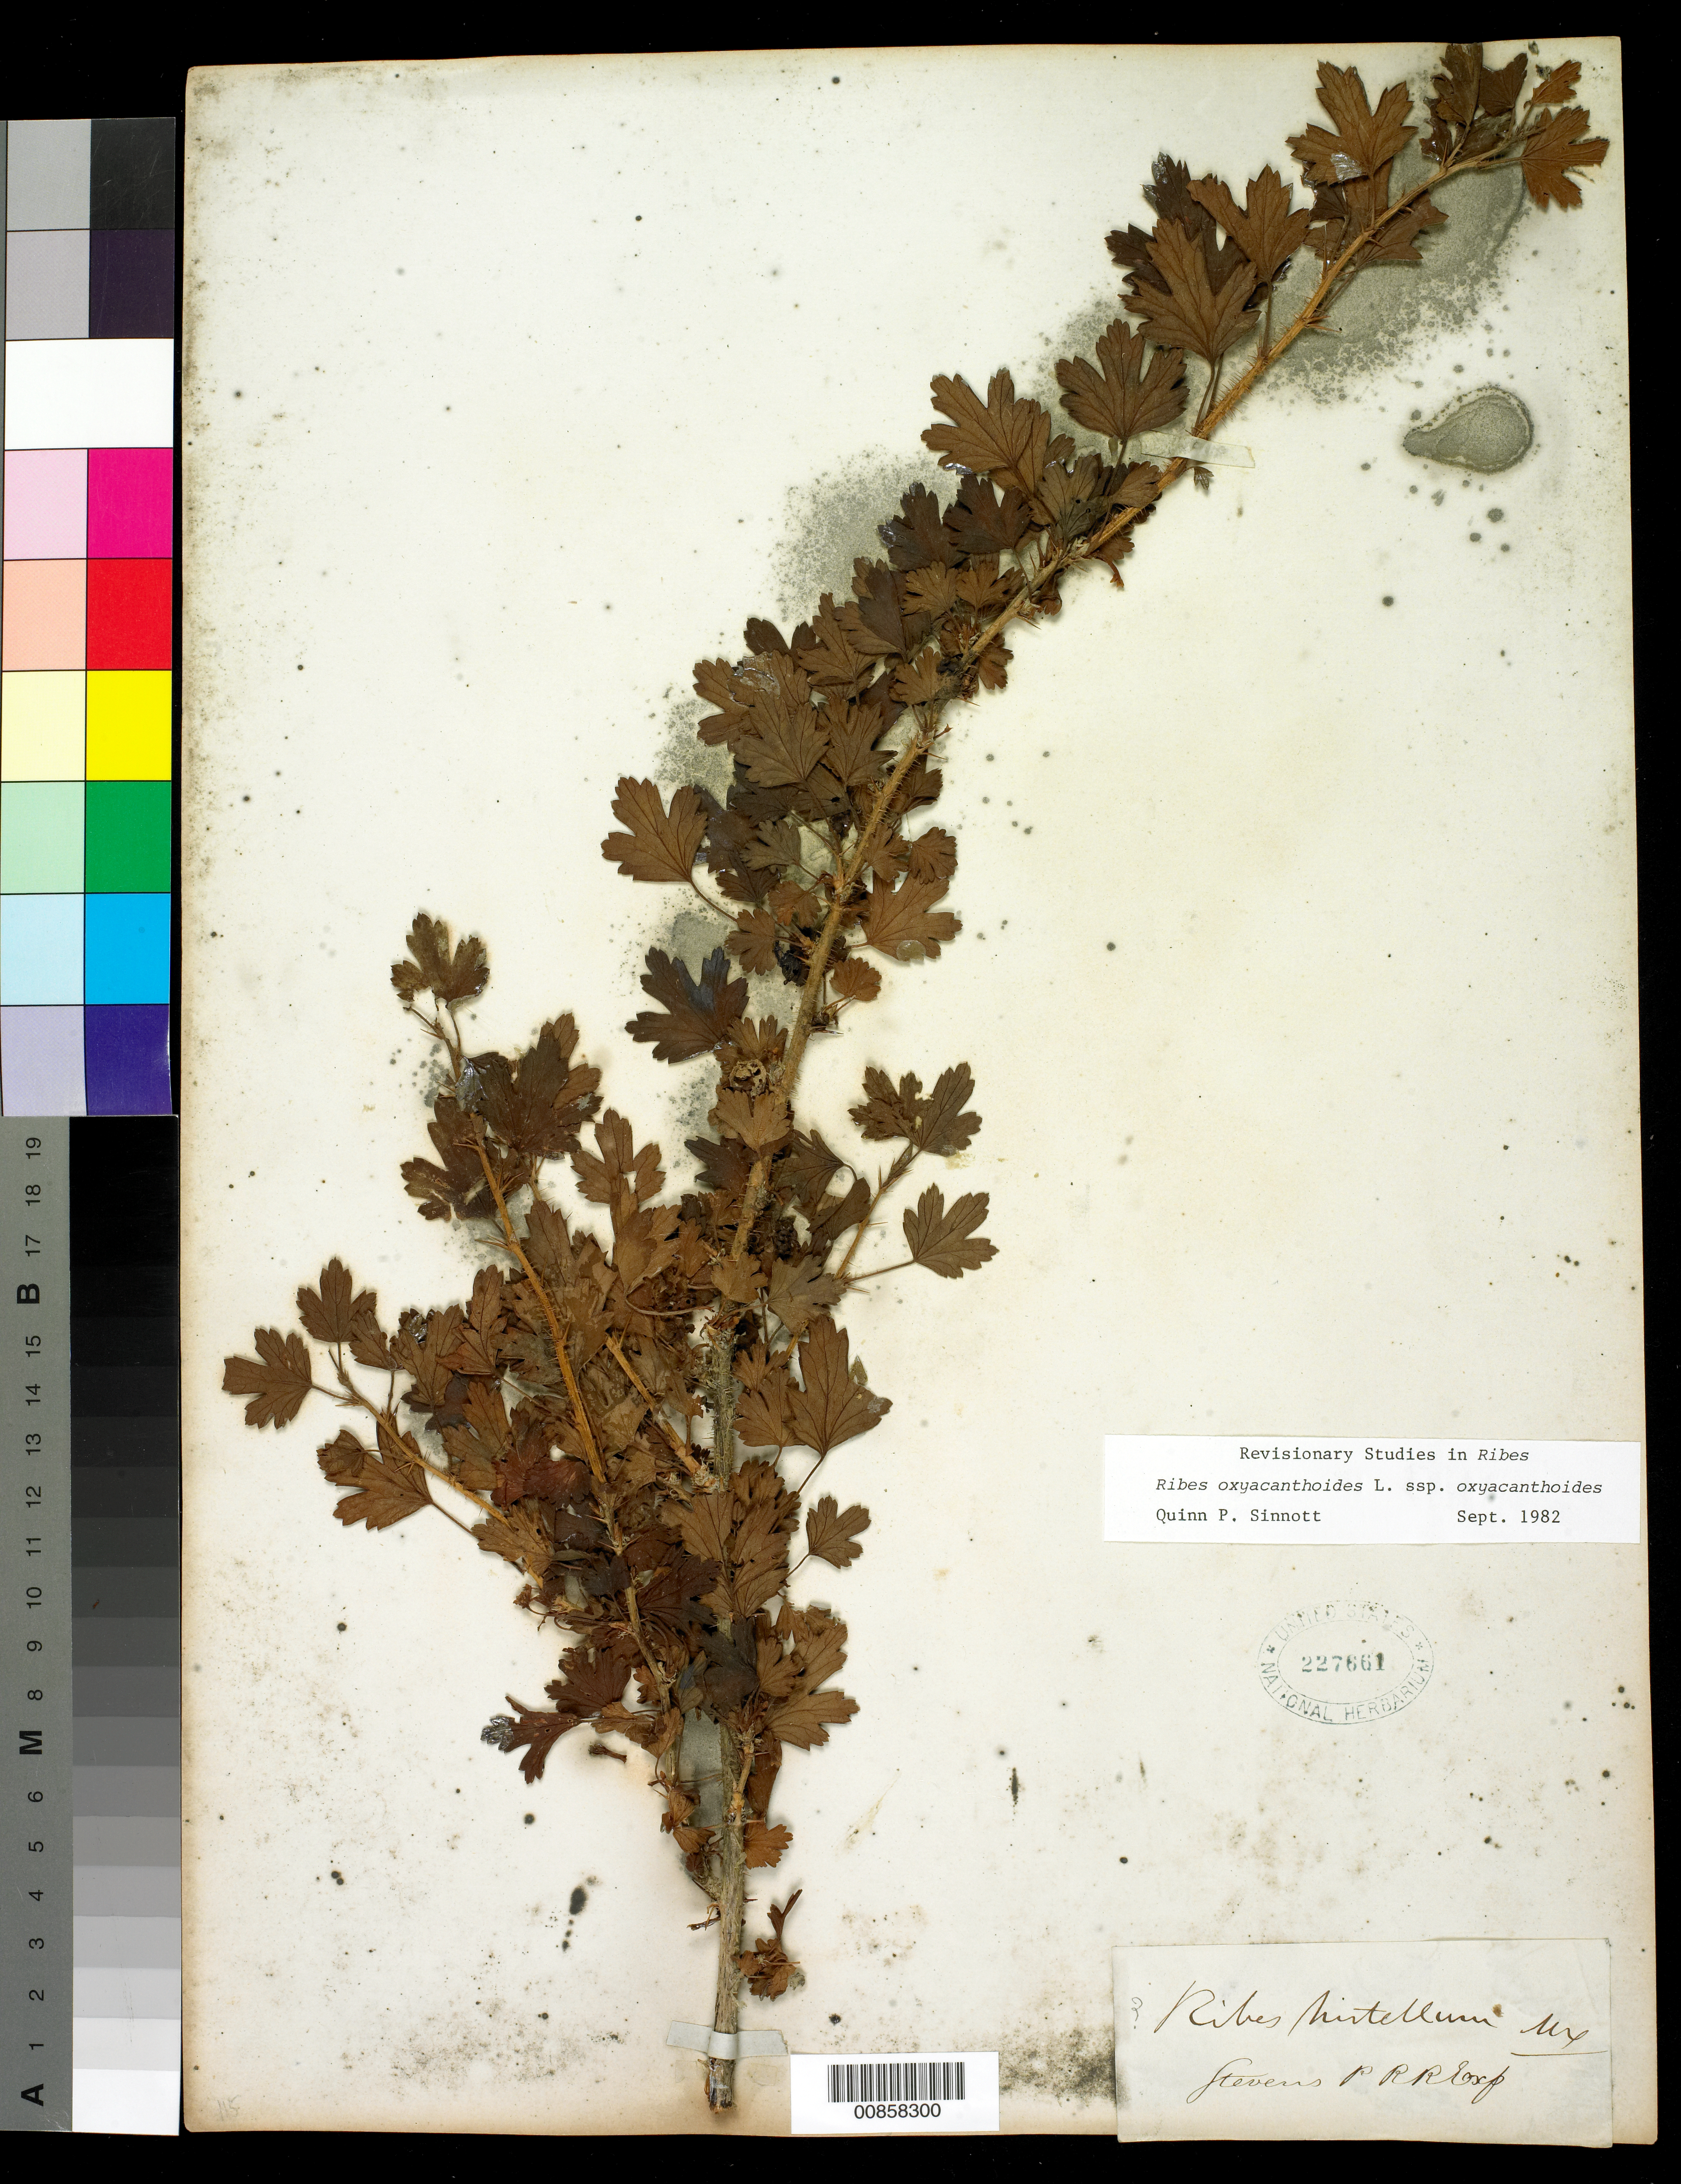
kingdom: Plantae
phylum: Tracheophyta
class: Magnoliopsida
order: Saxifragales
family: Grossulariaceae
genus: Ribes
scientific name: Ribes oxyacanthoides subsp. oxyacanthoides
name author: L.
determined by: Sinnott, Q. P.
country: United States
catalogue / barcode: US 227661